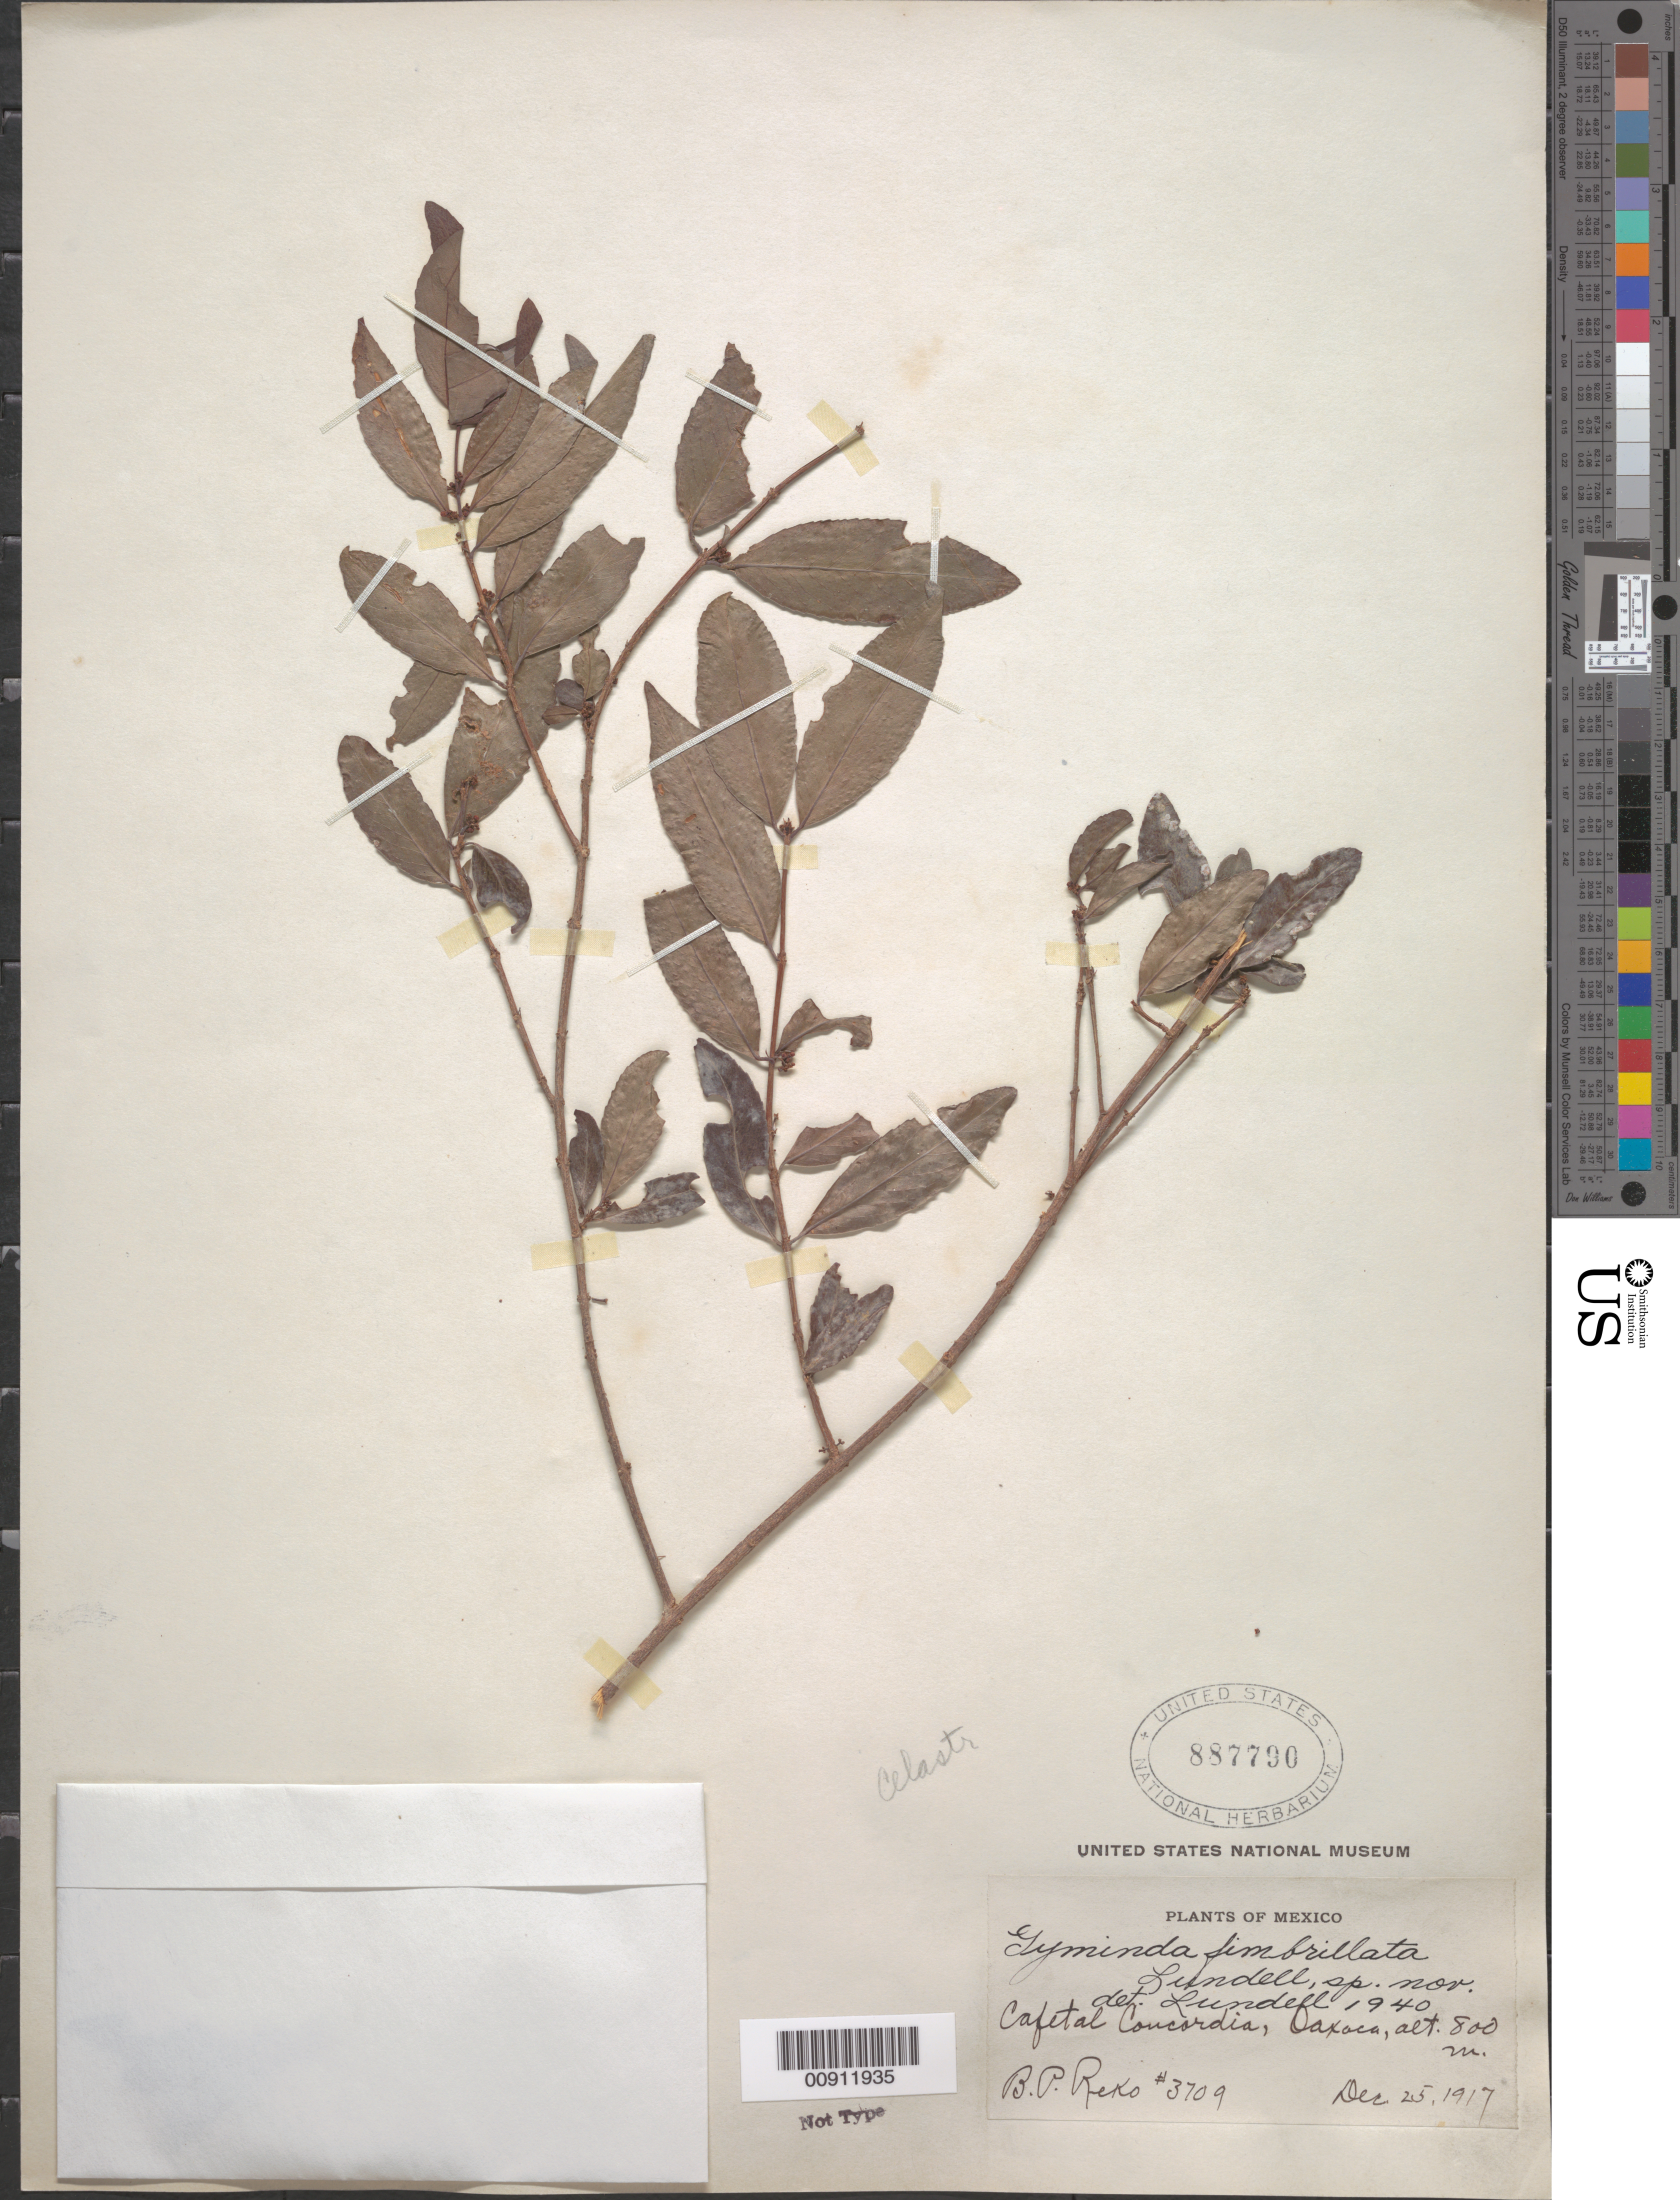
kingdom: Plantae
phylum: Tracheophyta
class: Magnoliopsida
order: Celastrales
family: Celastraceae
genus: Crossopetalum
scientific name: Crossopetalum fimbrillata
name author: ined.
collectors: B. P. Reko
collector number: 3709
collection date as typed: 25 Dec 1917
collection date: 1917-12-25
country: Mexico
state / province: Oaxaca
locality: Cafetal Concordia, Oaxaca.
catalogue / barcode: US 887790